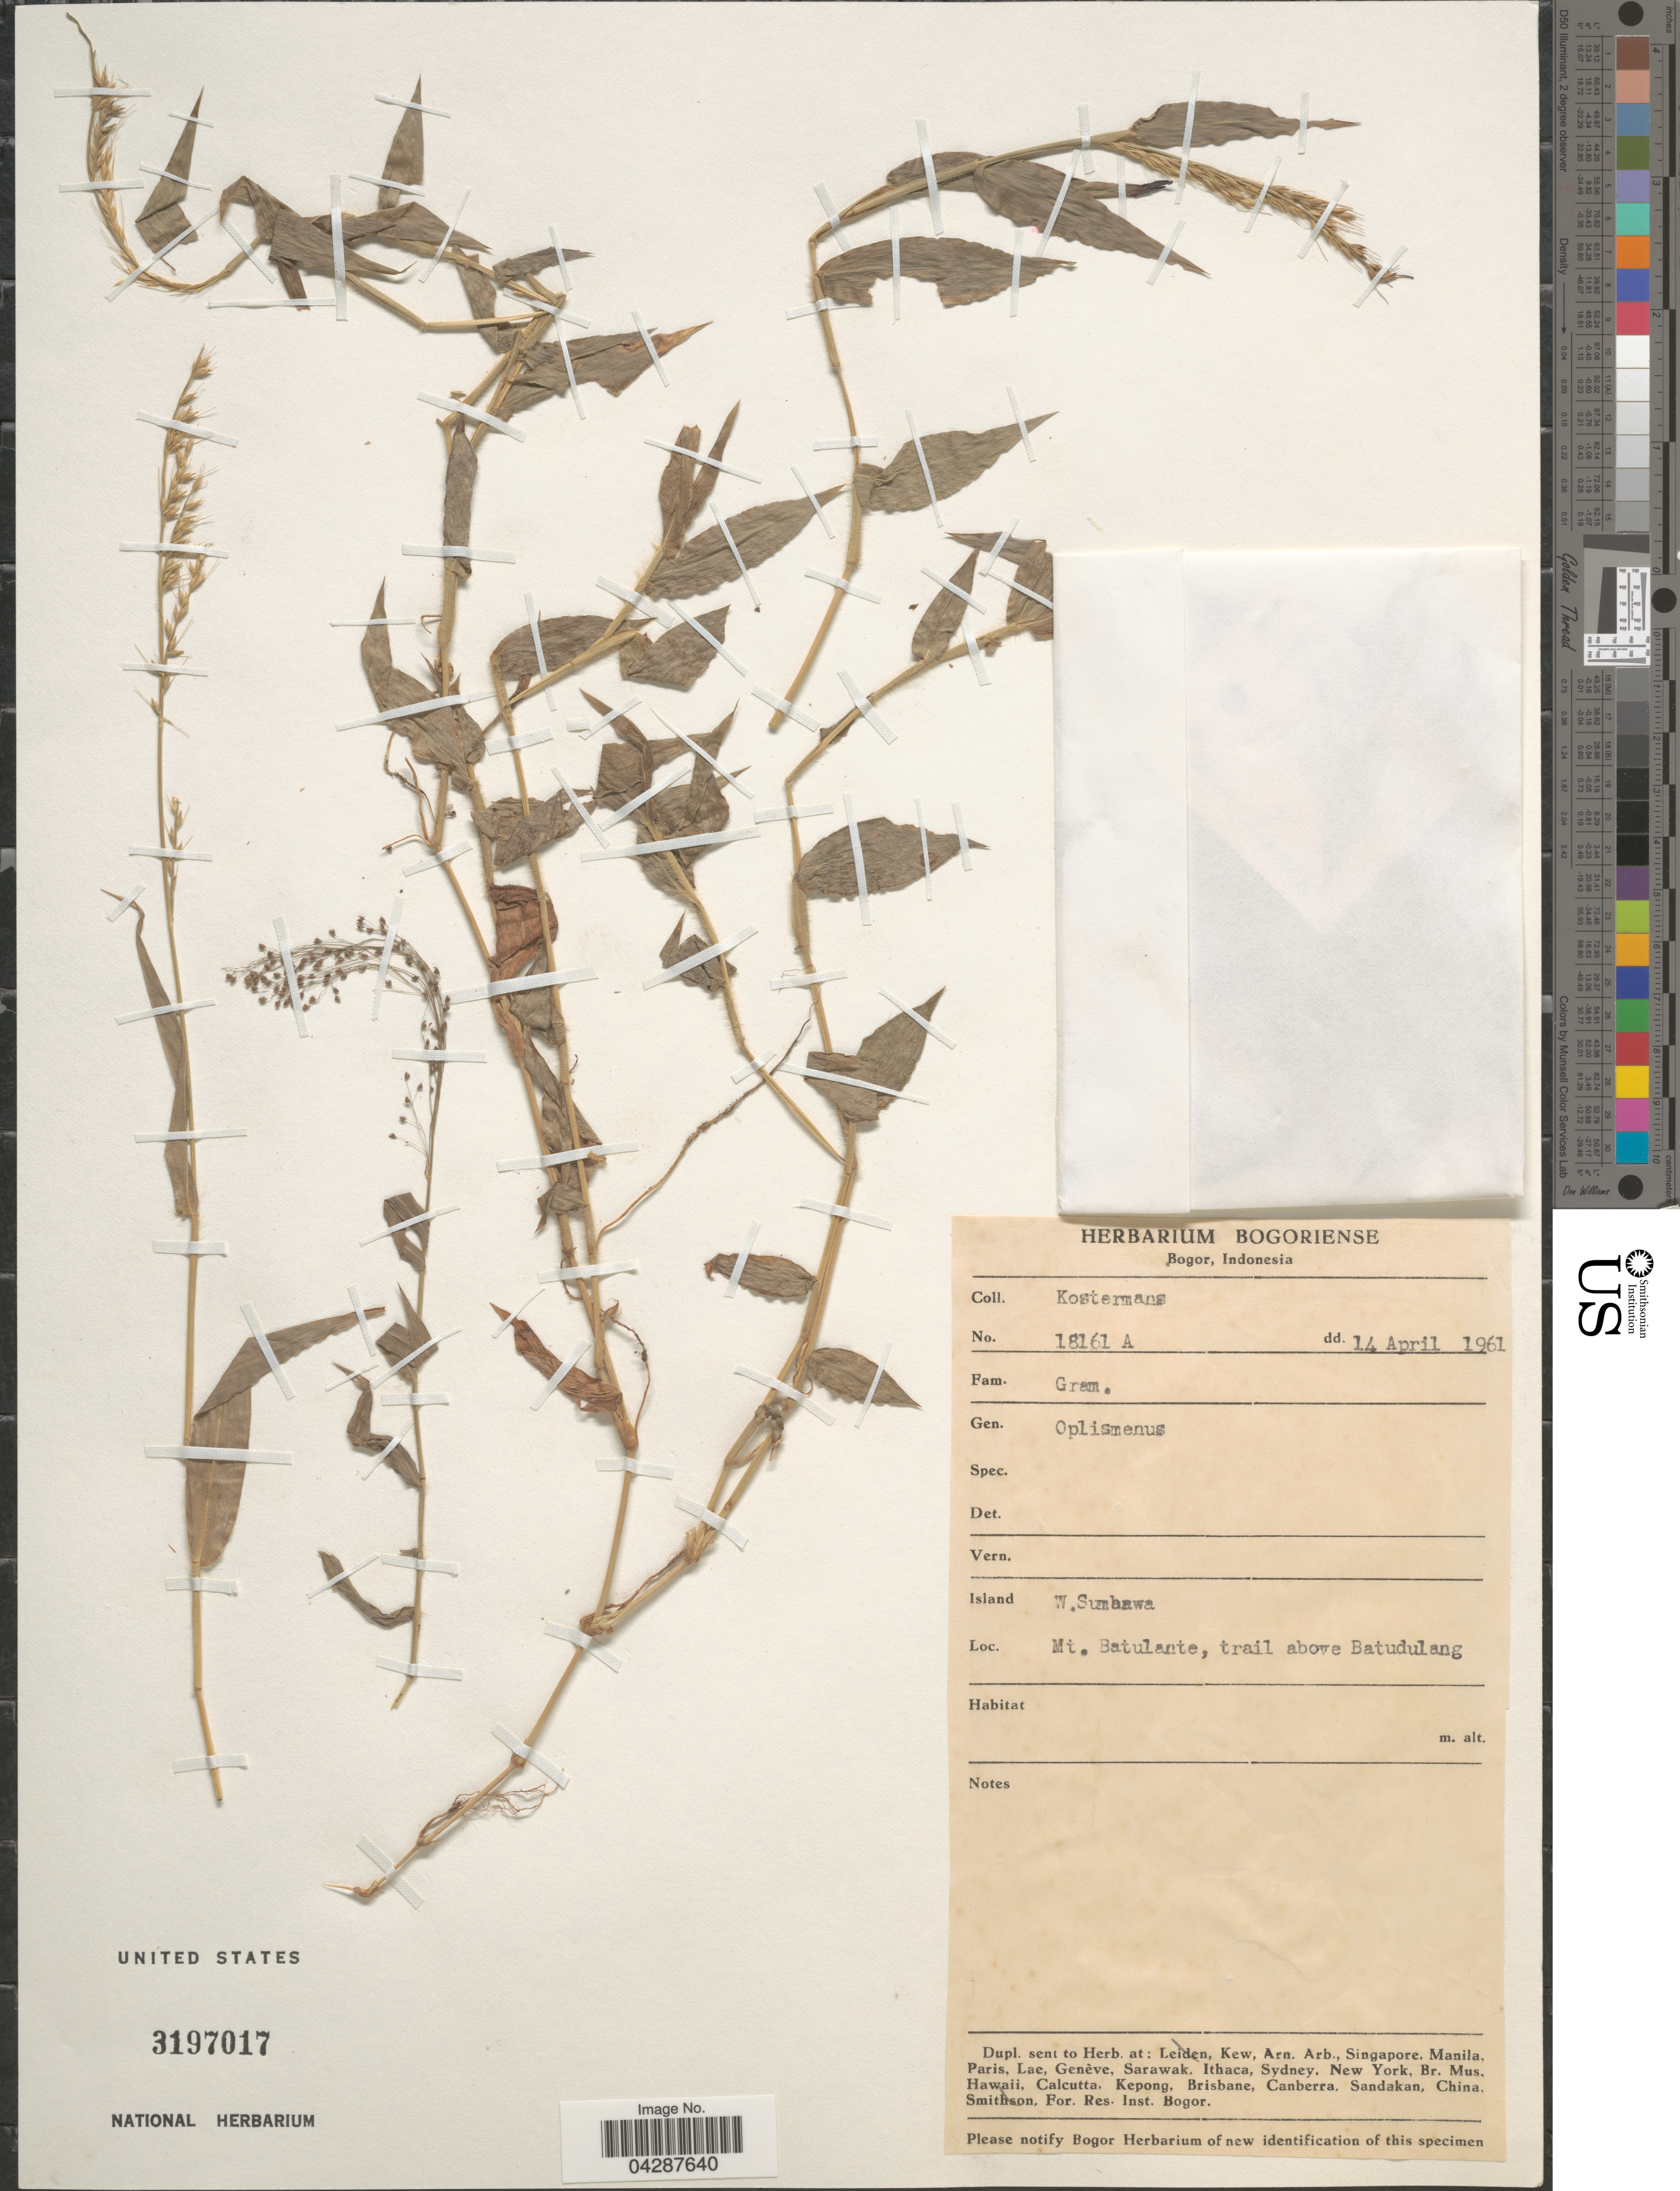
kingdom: Plantae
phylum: Tracheophyta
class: Liliopsida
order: Poales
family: Poaceae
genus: Oplismenus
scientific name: Oplismenus sp.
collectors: Kostermans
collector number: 18161A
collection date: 1961-04-14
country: Indonesia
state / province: Nusa Tenggara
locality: Island W. Sumbawa. Mt. Batulante, trail along Batudulang.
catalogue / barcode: US 3197017